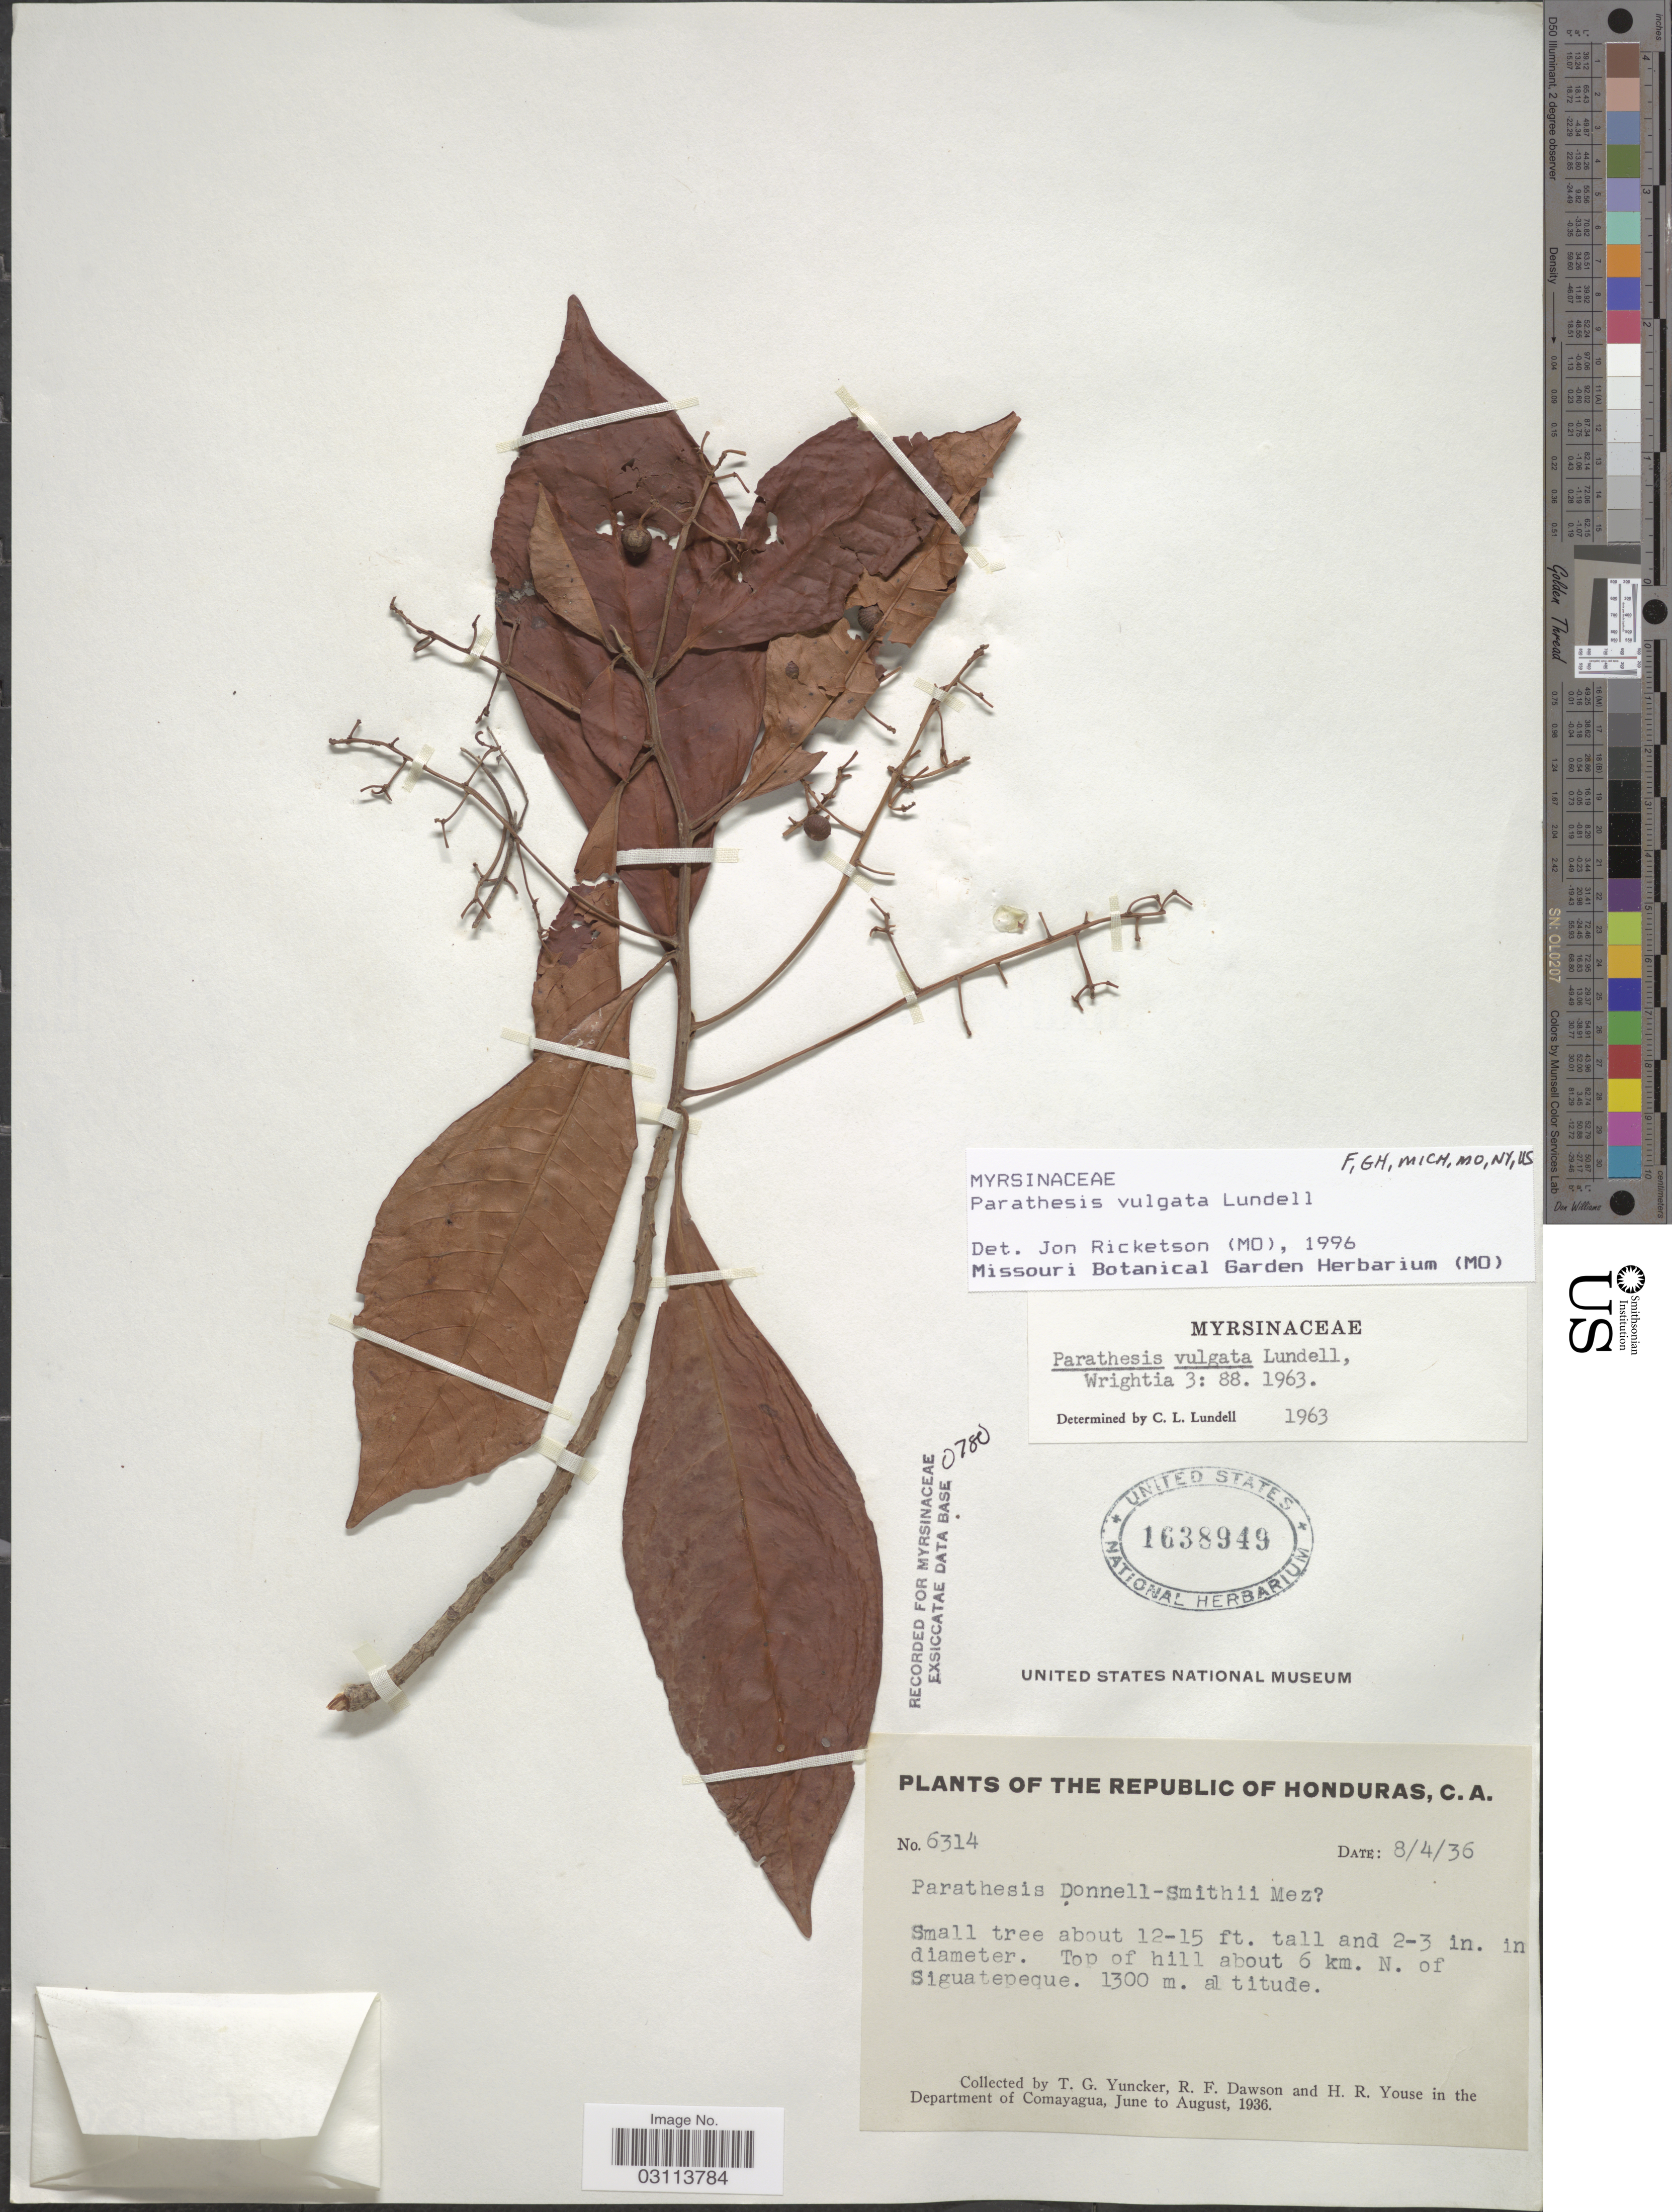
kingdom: Plantae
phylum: Tracheophyta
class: Magnoliopsida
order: Ericales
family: Primulaceae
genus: Parathesis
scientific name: Parathesis vulgata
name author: Lundell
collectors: T. G. Yuncker, R. F. Dawson & H. Youse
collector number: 6314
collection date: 1936-08-04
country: Honduras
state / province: Comayagua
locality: Top of hill about 6 km. N. of Siguatepeque. In the Department of Comayagua.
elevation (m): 1300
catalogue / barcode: US 1638949